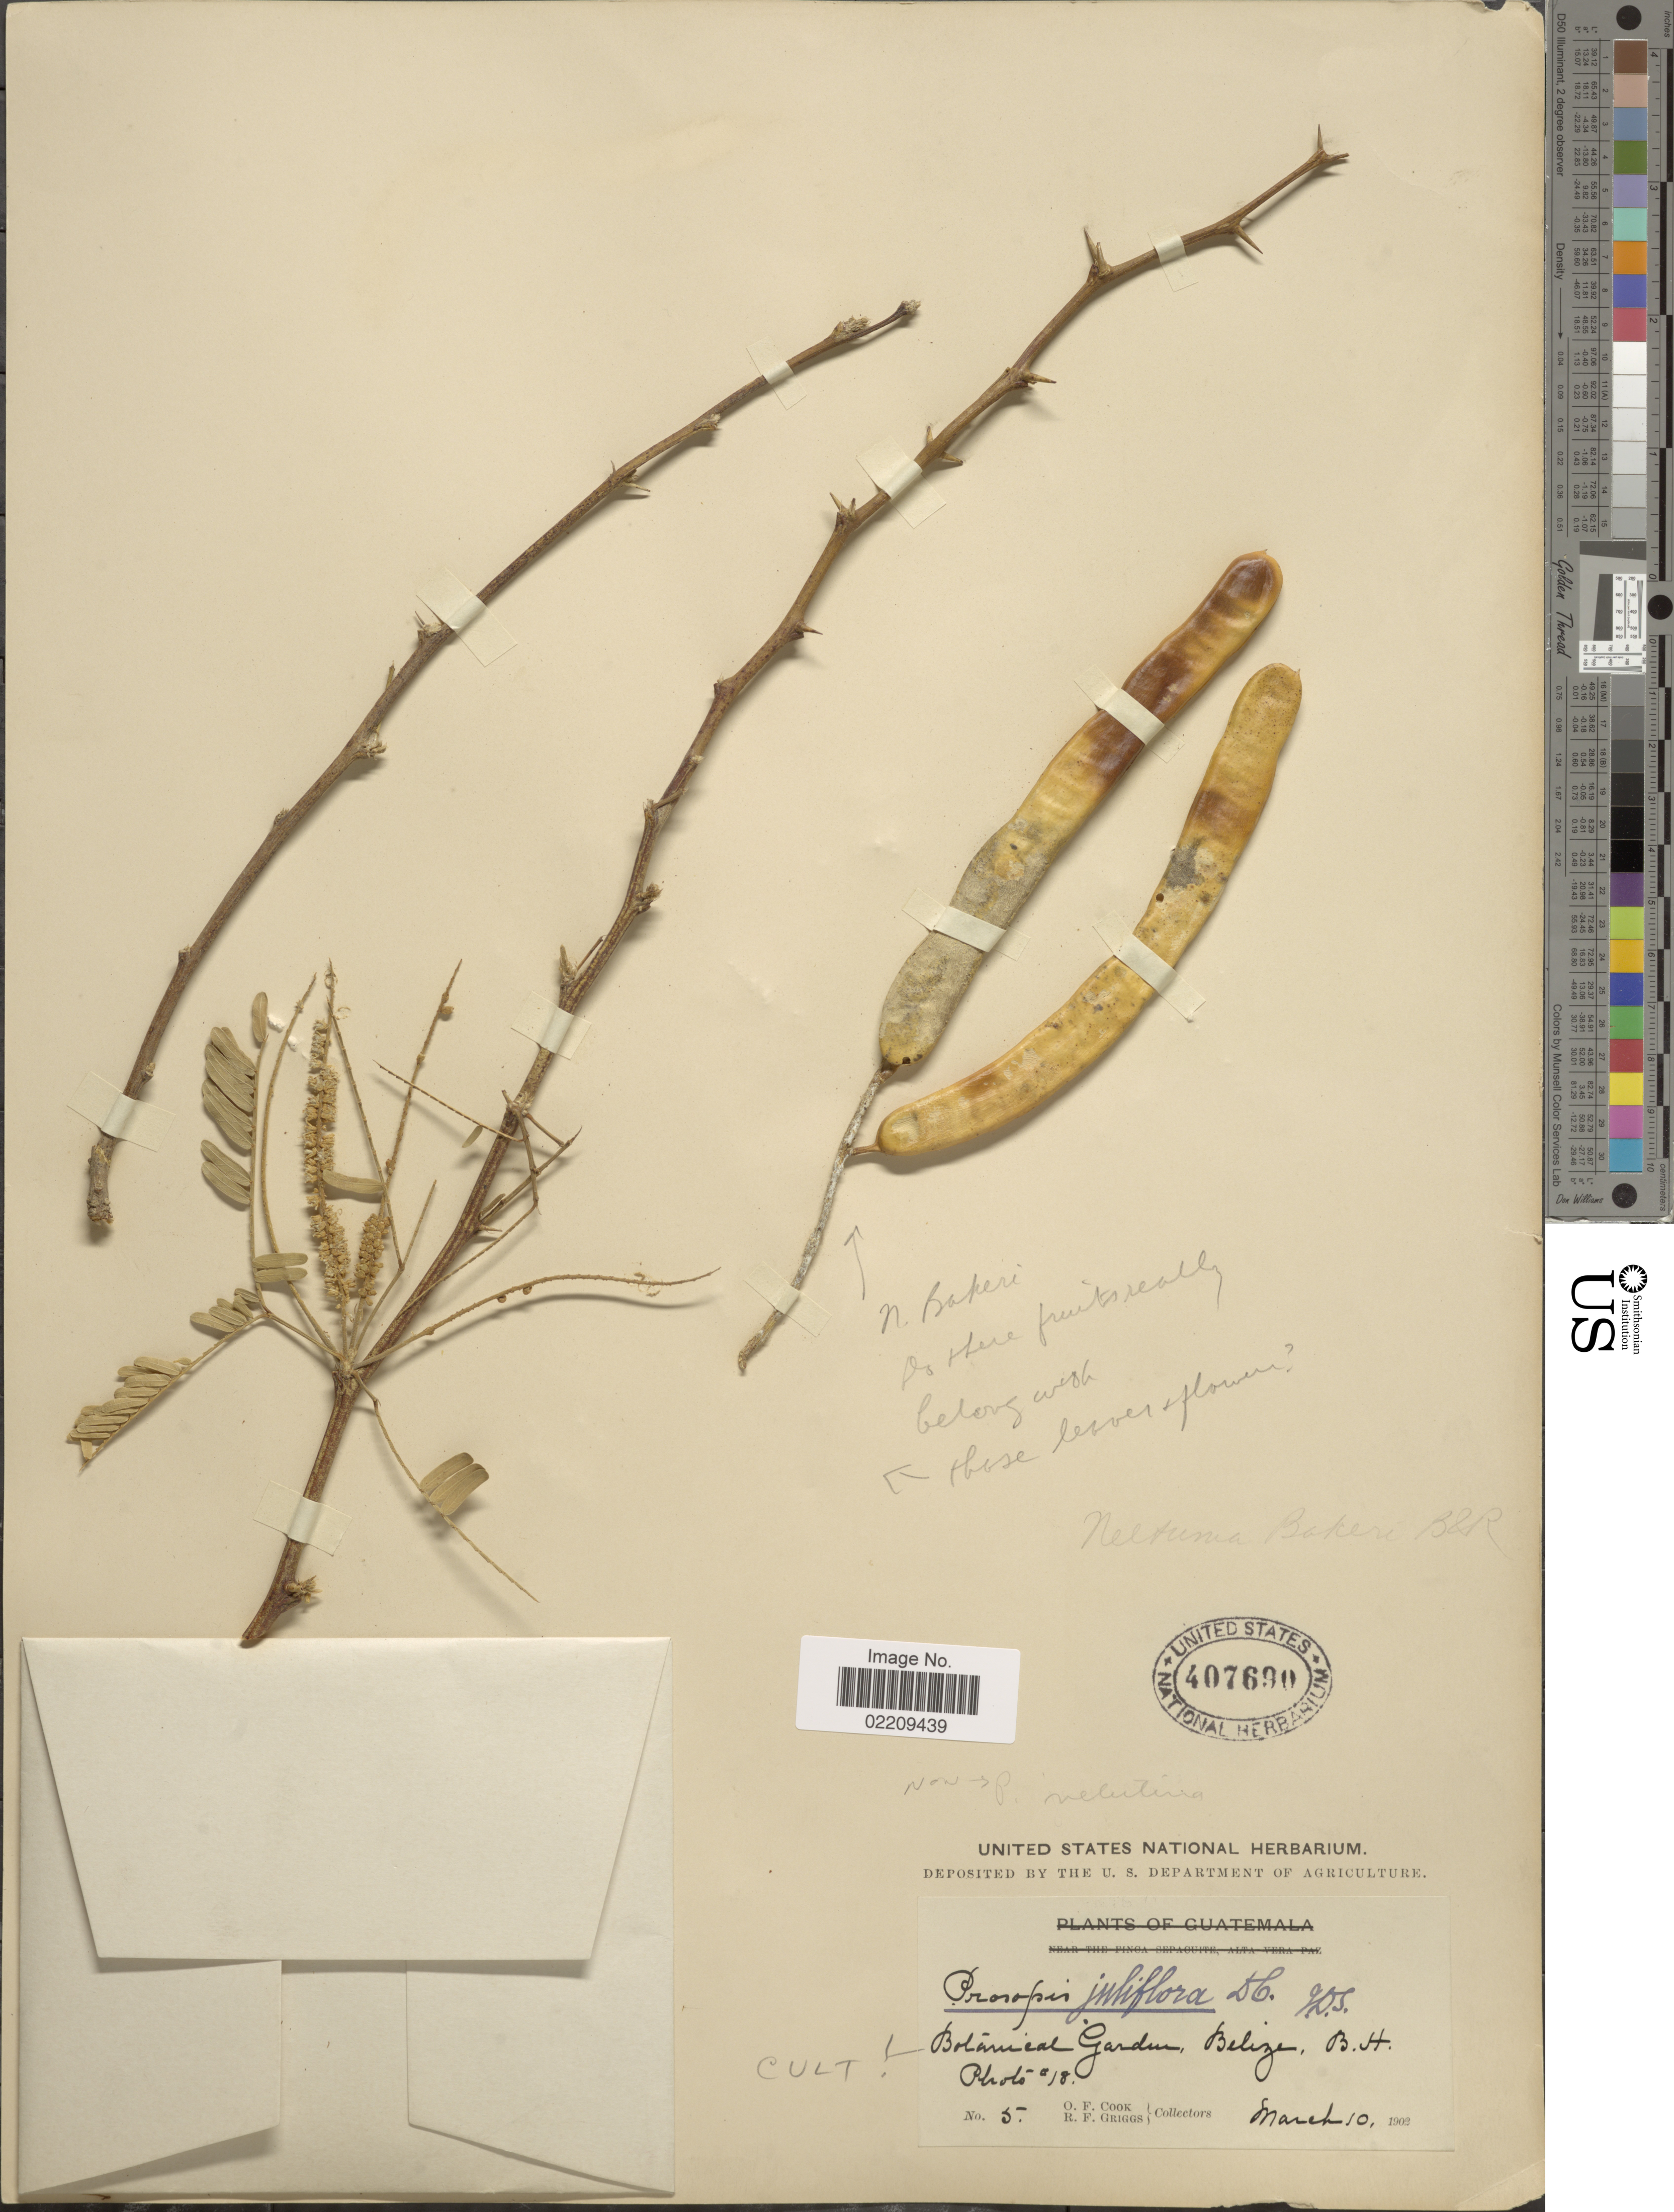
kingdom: Plantae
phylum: Tracheophyta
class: Magnoliopsida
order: Fabales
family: Fabaceae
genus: Neltuma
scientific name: Neltuma juliflora var. juliflora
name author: (Sw.) Raf.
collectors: O. F. Cook & R. F. Griggs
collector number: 5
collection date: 1902-03-10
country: Belize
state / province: Belize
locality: Botanical Garden, B.H.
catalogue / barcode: US 407690